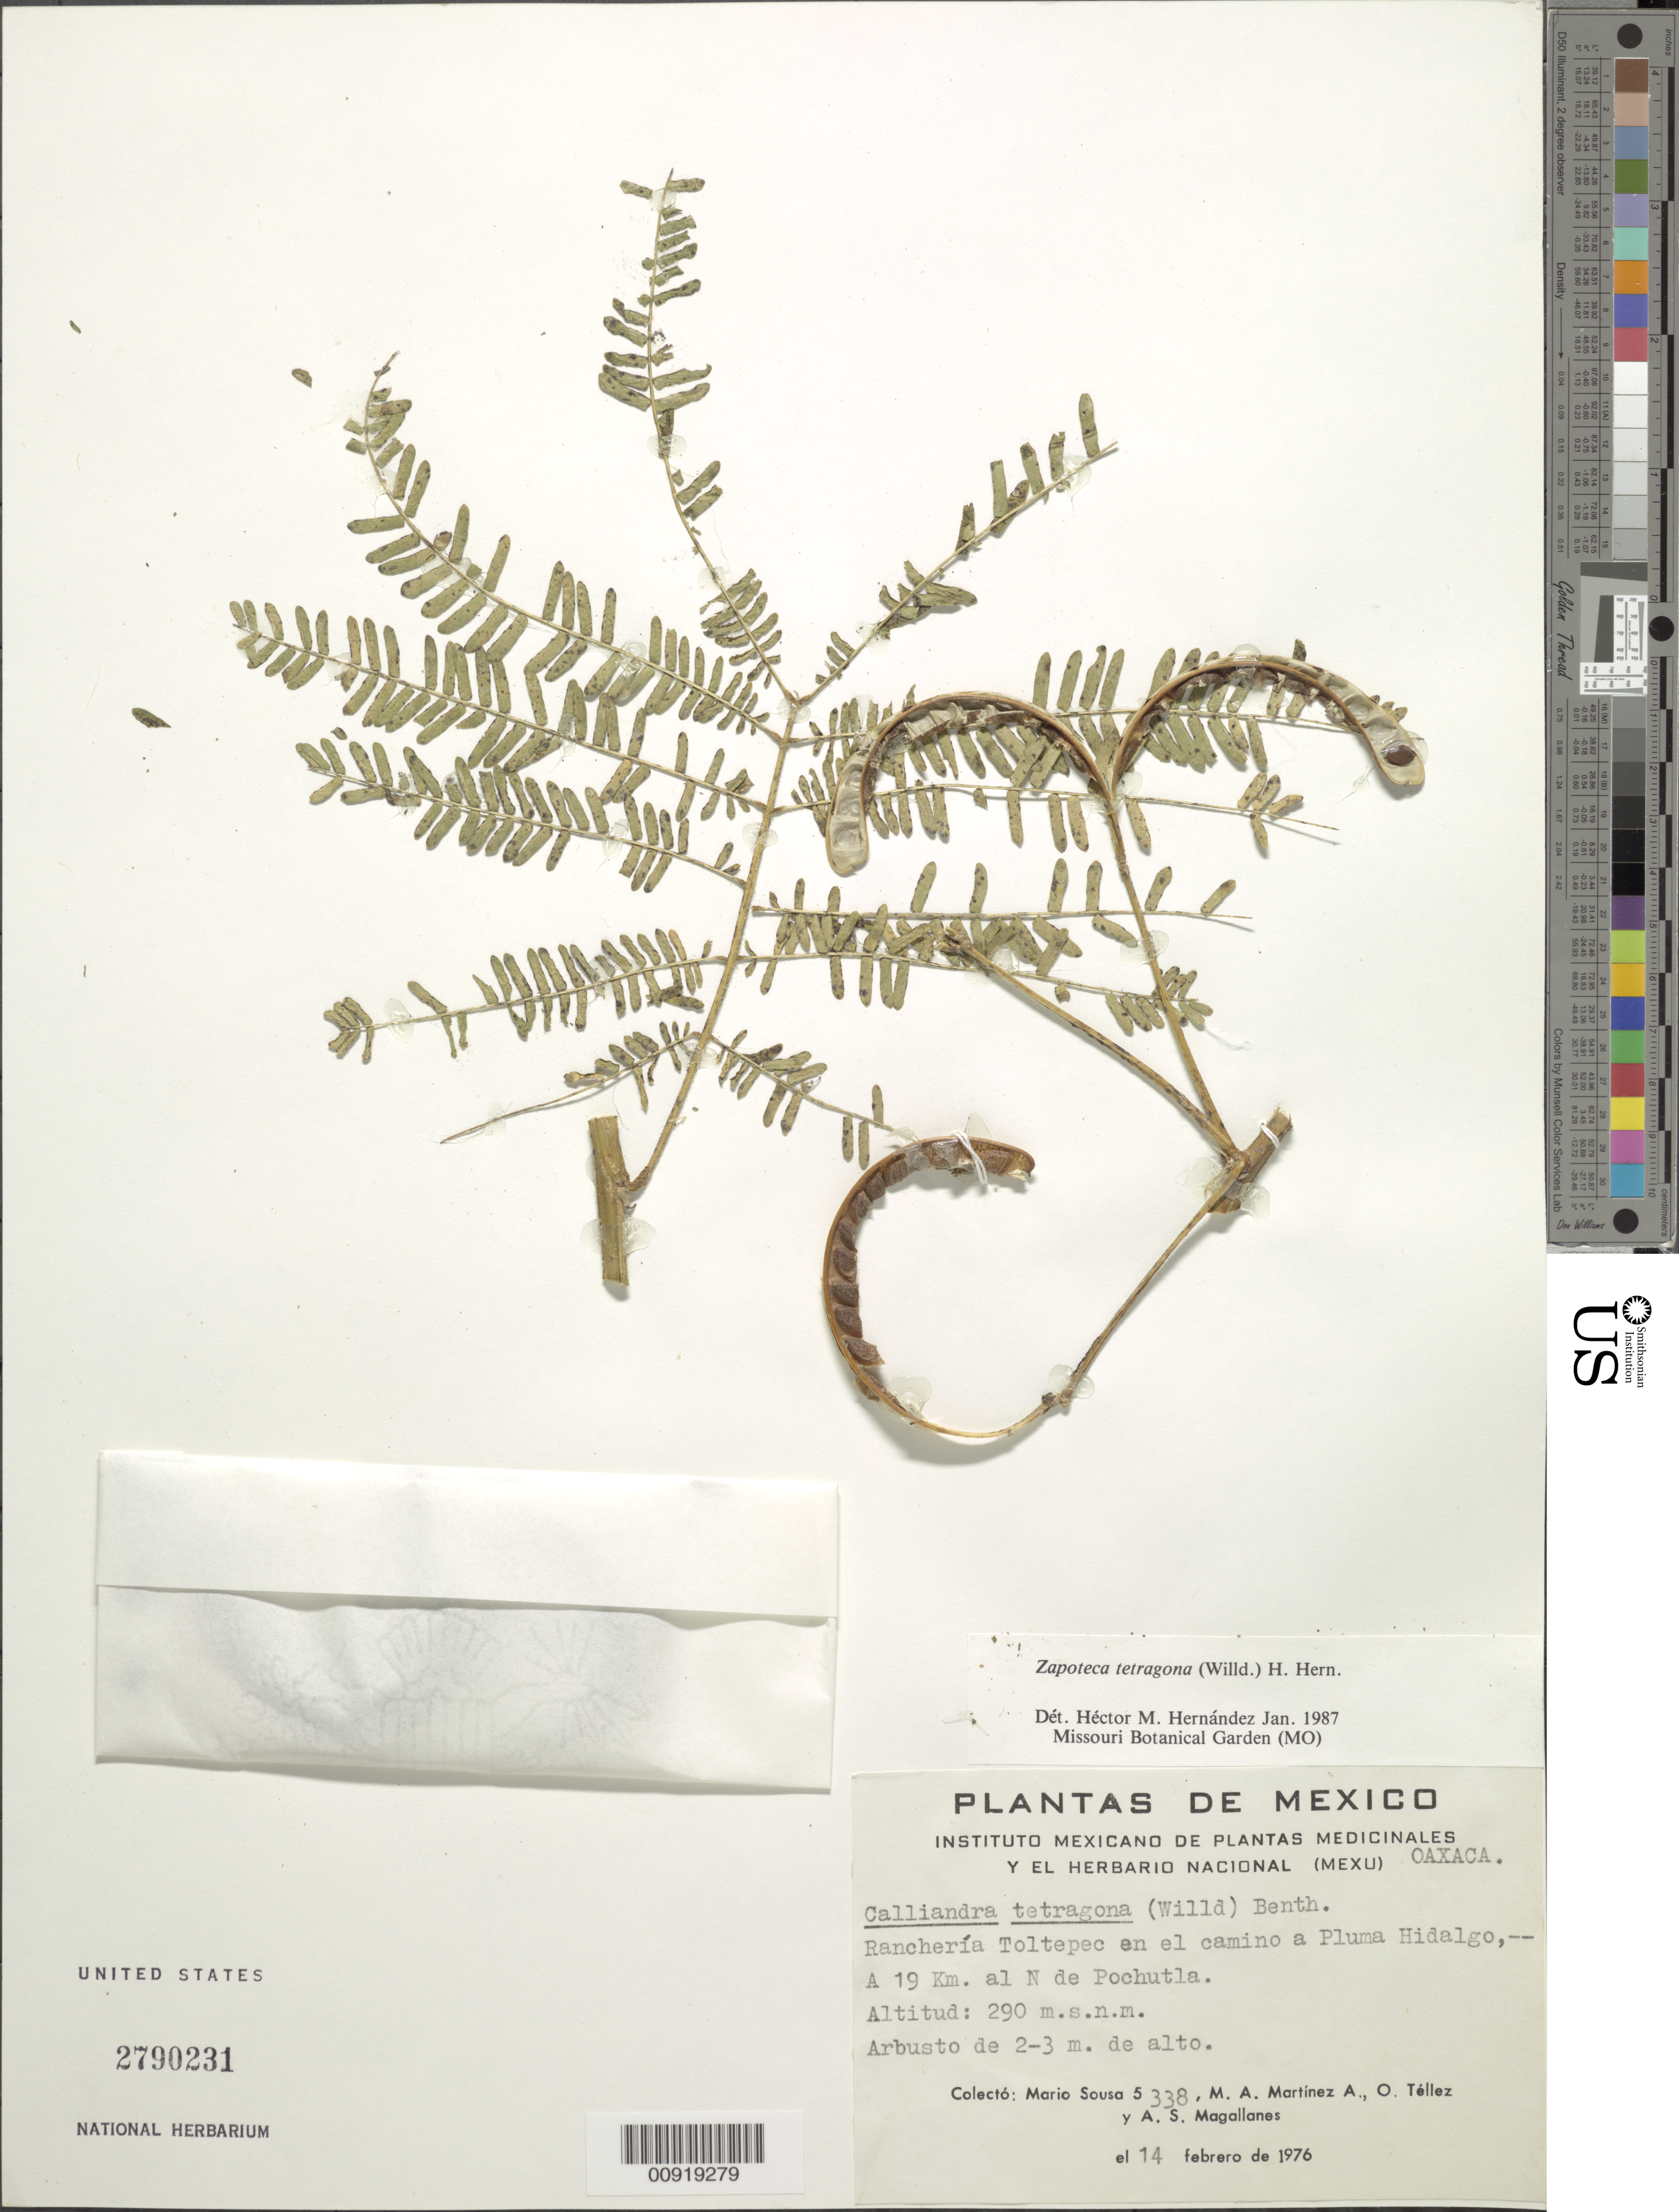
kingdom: Plantae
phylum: Tracheophyta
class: Magnoliopsida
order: Fabales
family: Fabaceae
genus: Zapoteca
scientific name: Zapoteca tetragona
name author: (Willd.) H.M. Hern.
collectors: M. Sousa S., M. A. Martínez Alfaro, O. Téllez V. & A. Magallanes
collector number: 5338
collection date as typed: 14 Feb 1976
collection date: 1976-02-14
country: Mexico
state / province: Oaxaca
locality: Ranchería Toltepec en el camino a Pluma Hidalgo, a 19 km. al N de Pochutla.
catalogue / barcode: US 2790231